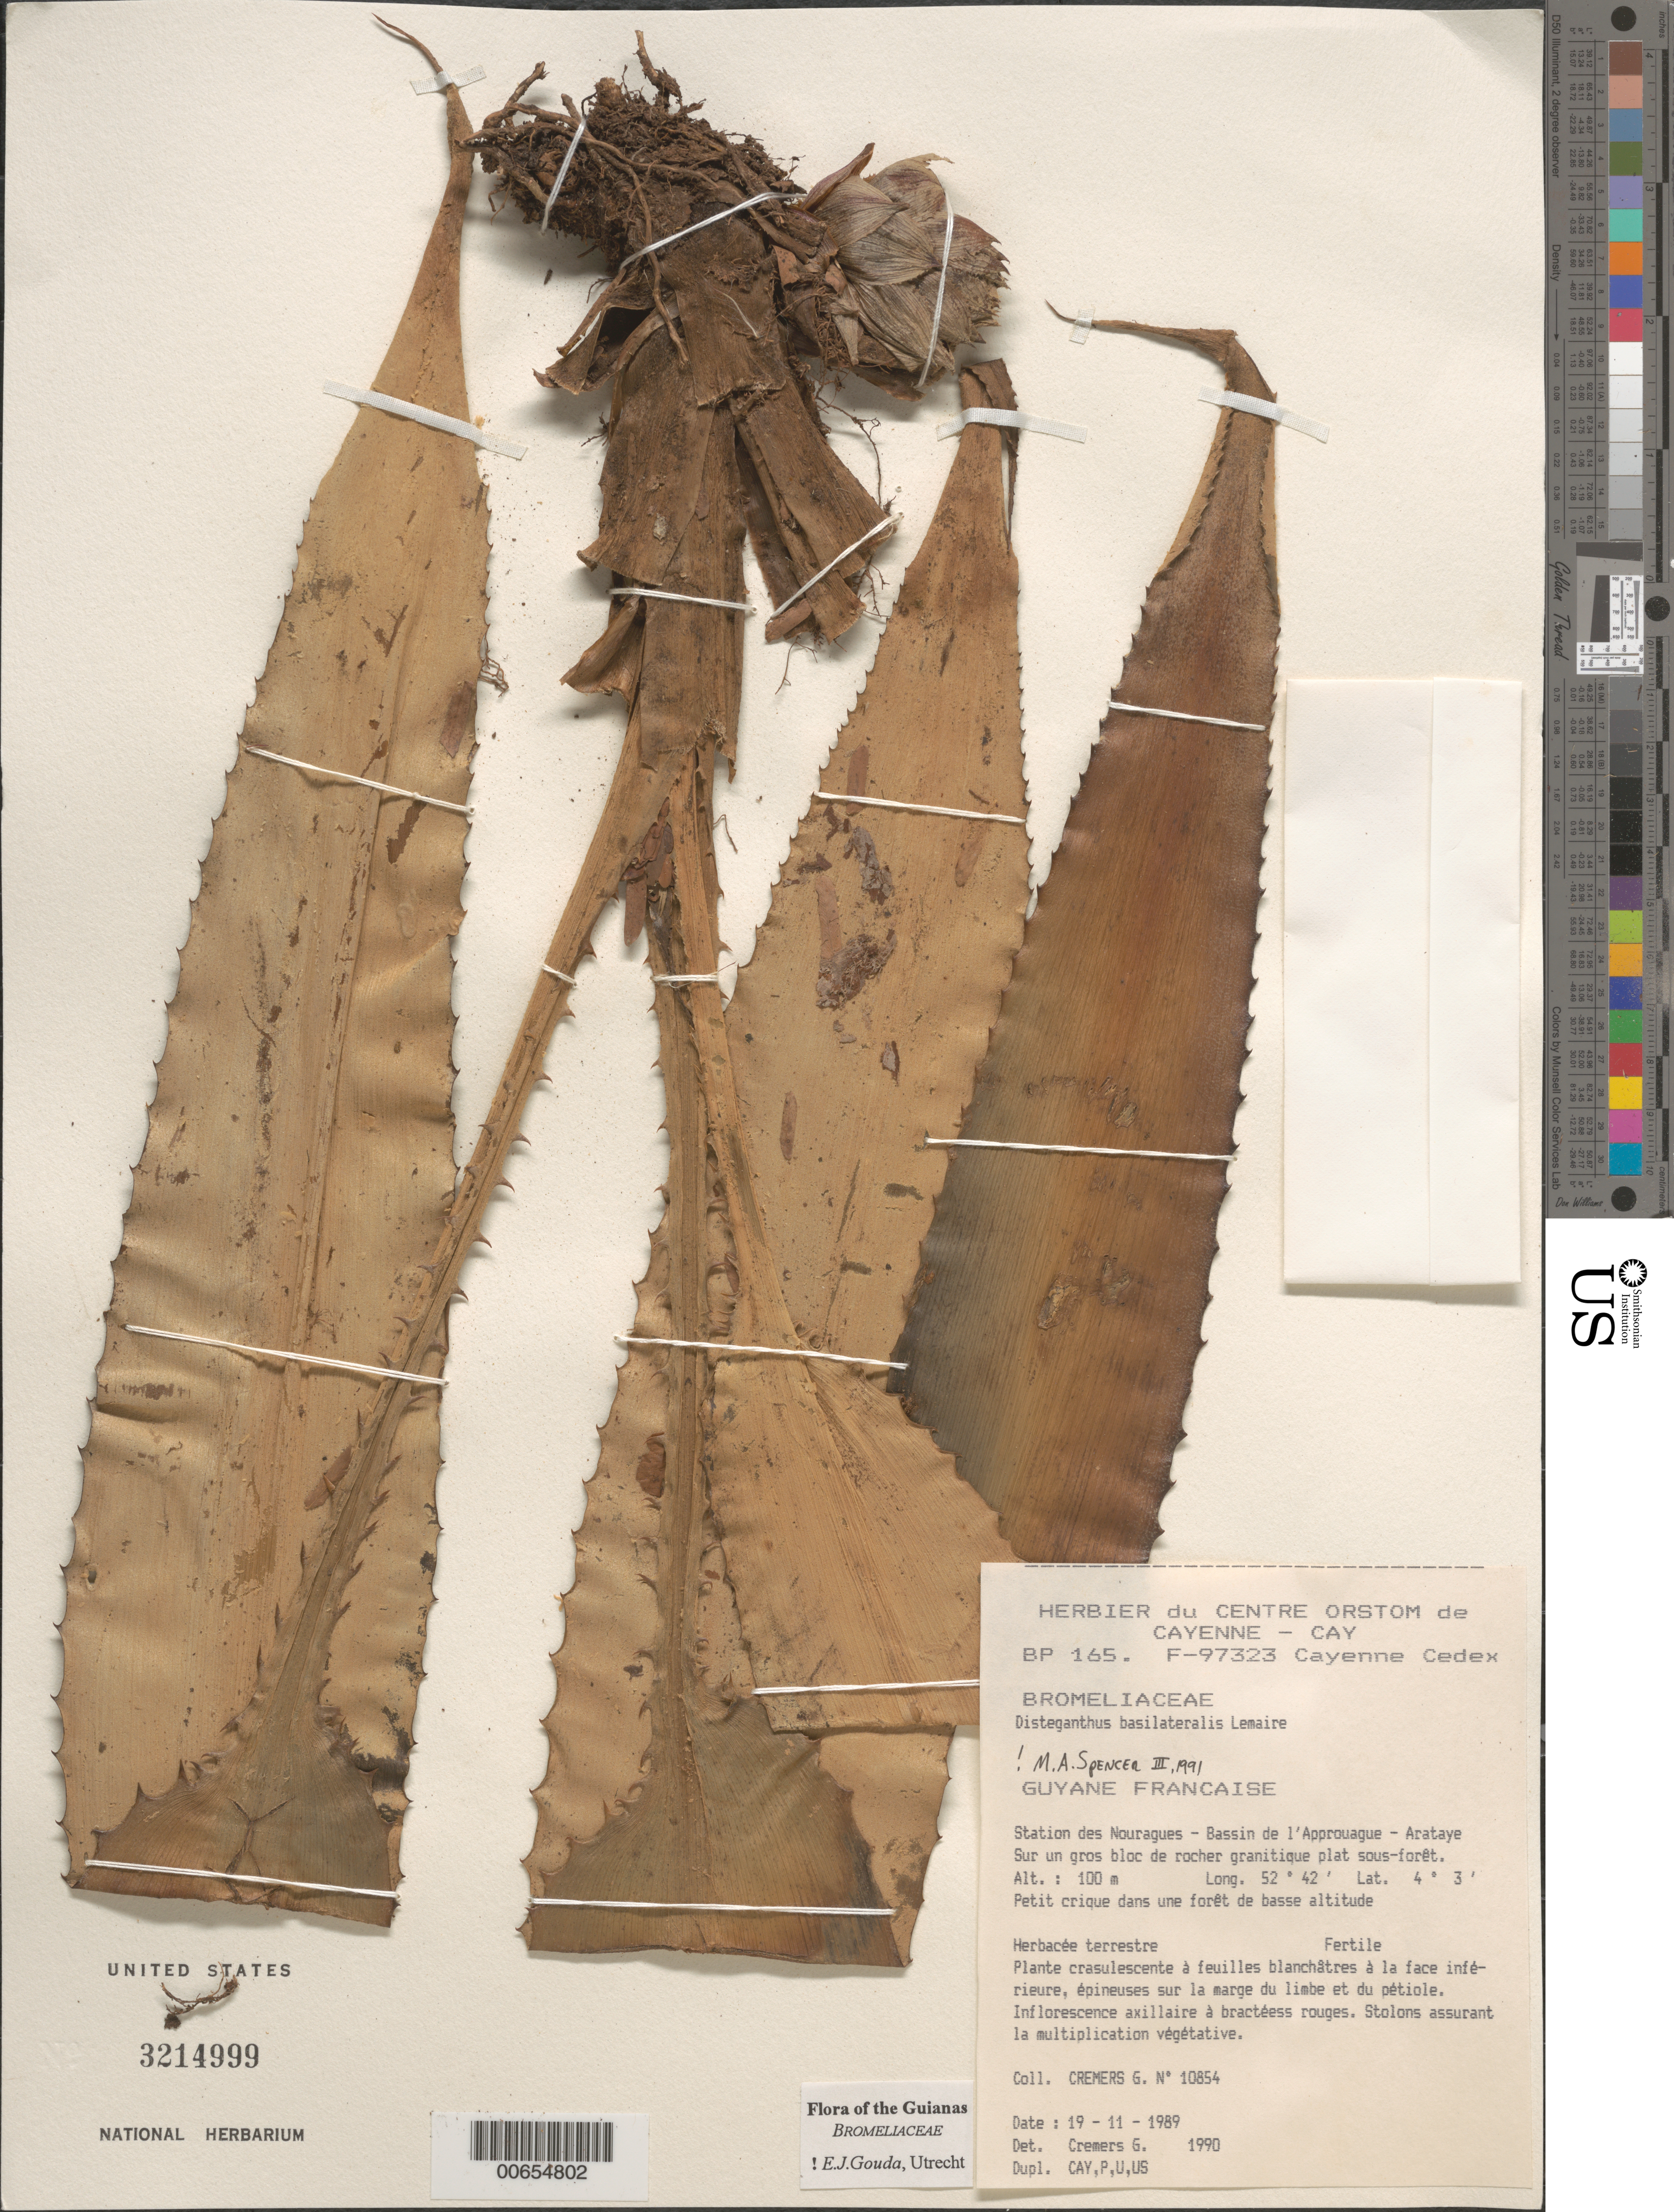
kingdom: Plantae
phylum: Tracheophyta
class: Liliopsida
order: Poales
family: Bromeliaceae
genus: Disteganthus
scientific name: Disteganthus basilateralis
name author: Lem.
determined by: Gouda, E. J.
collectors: G. Cremers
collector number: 10854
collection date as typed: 19-Nov-89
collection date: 1989-11-19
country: French Guiana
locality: Station des Nouragues, Bassin de l'Approuague, Arataye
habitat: Low altitude forest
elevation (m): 100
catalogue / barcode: US 3214999